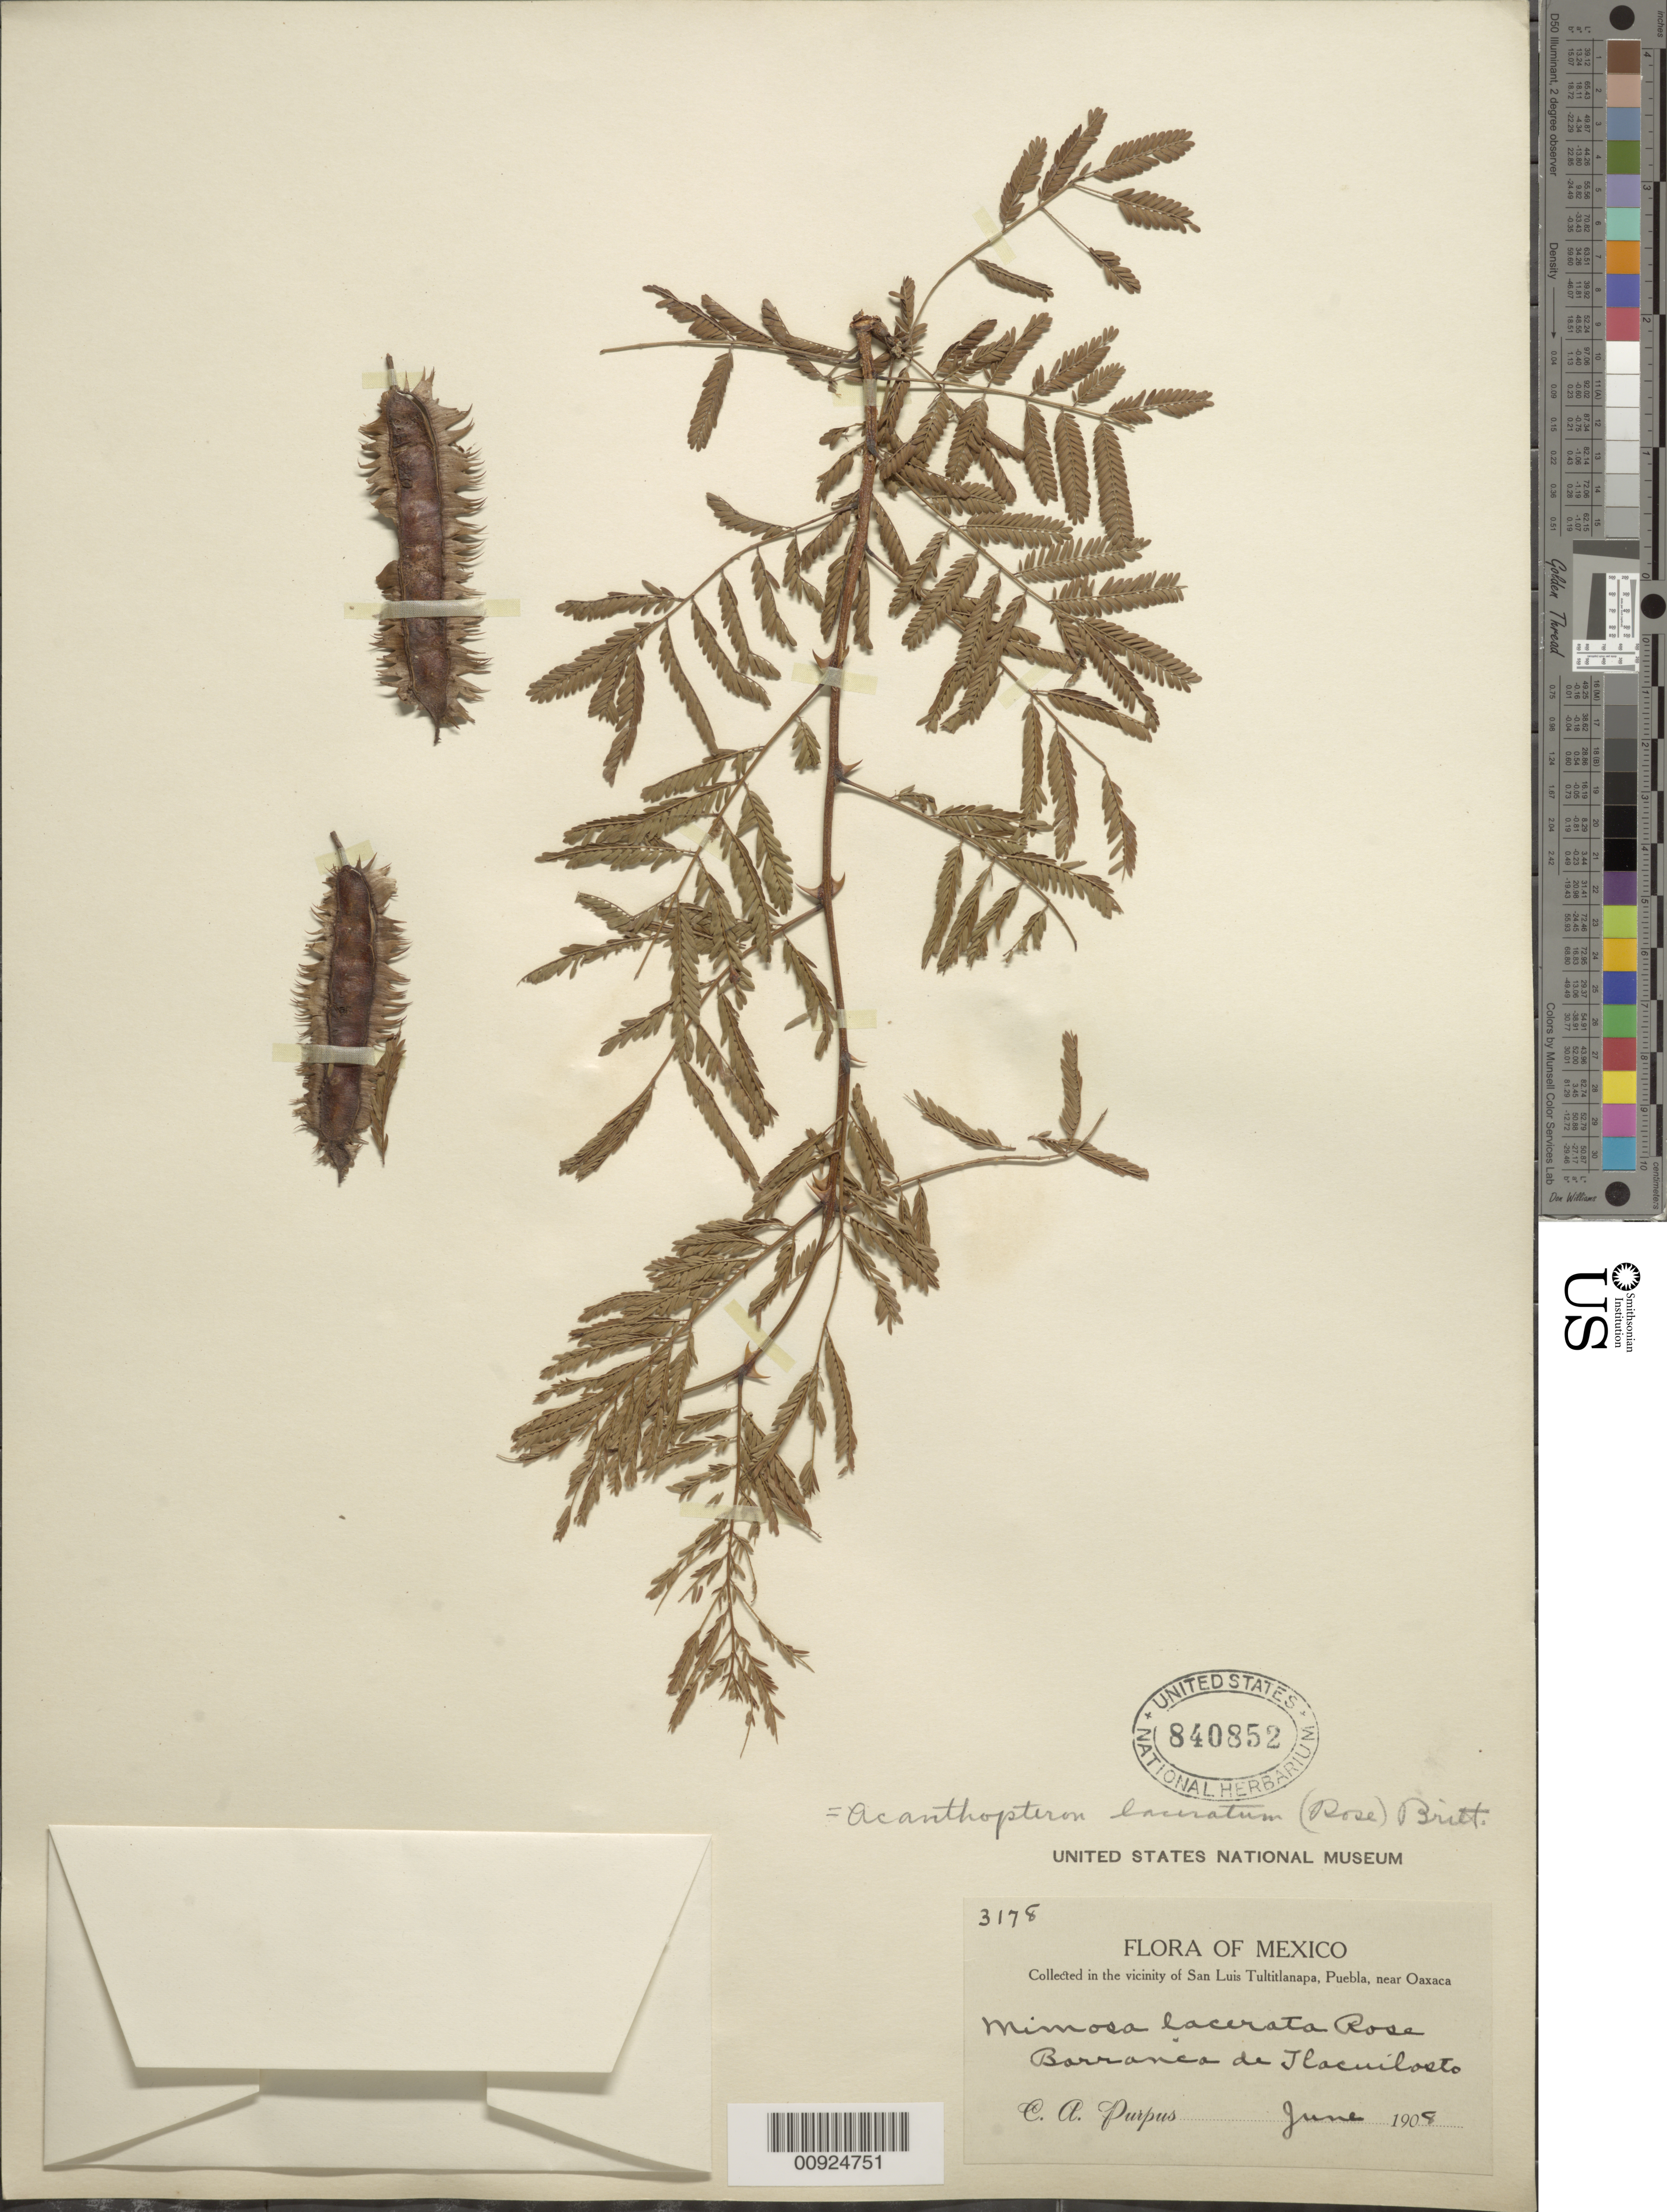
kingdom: Plantae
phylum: Tracheophyta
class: Magnoliopsida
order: Fabales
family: Fabaceae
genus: Mimosa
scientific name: Mimosa lacerata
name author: Rose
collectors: C. A. Purpus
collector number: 3178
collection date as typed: Jun 1908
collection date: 1908-06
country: Mexico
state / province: Puebla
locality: Barranca de Tlacuilosto in the vicinity of San Luis Tultitlanapa, Puebla, near Oaxaca.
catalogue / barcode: US 840852